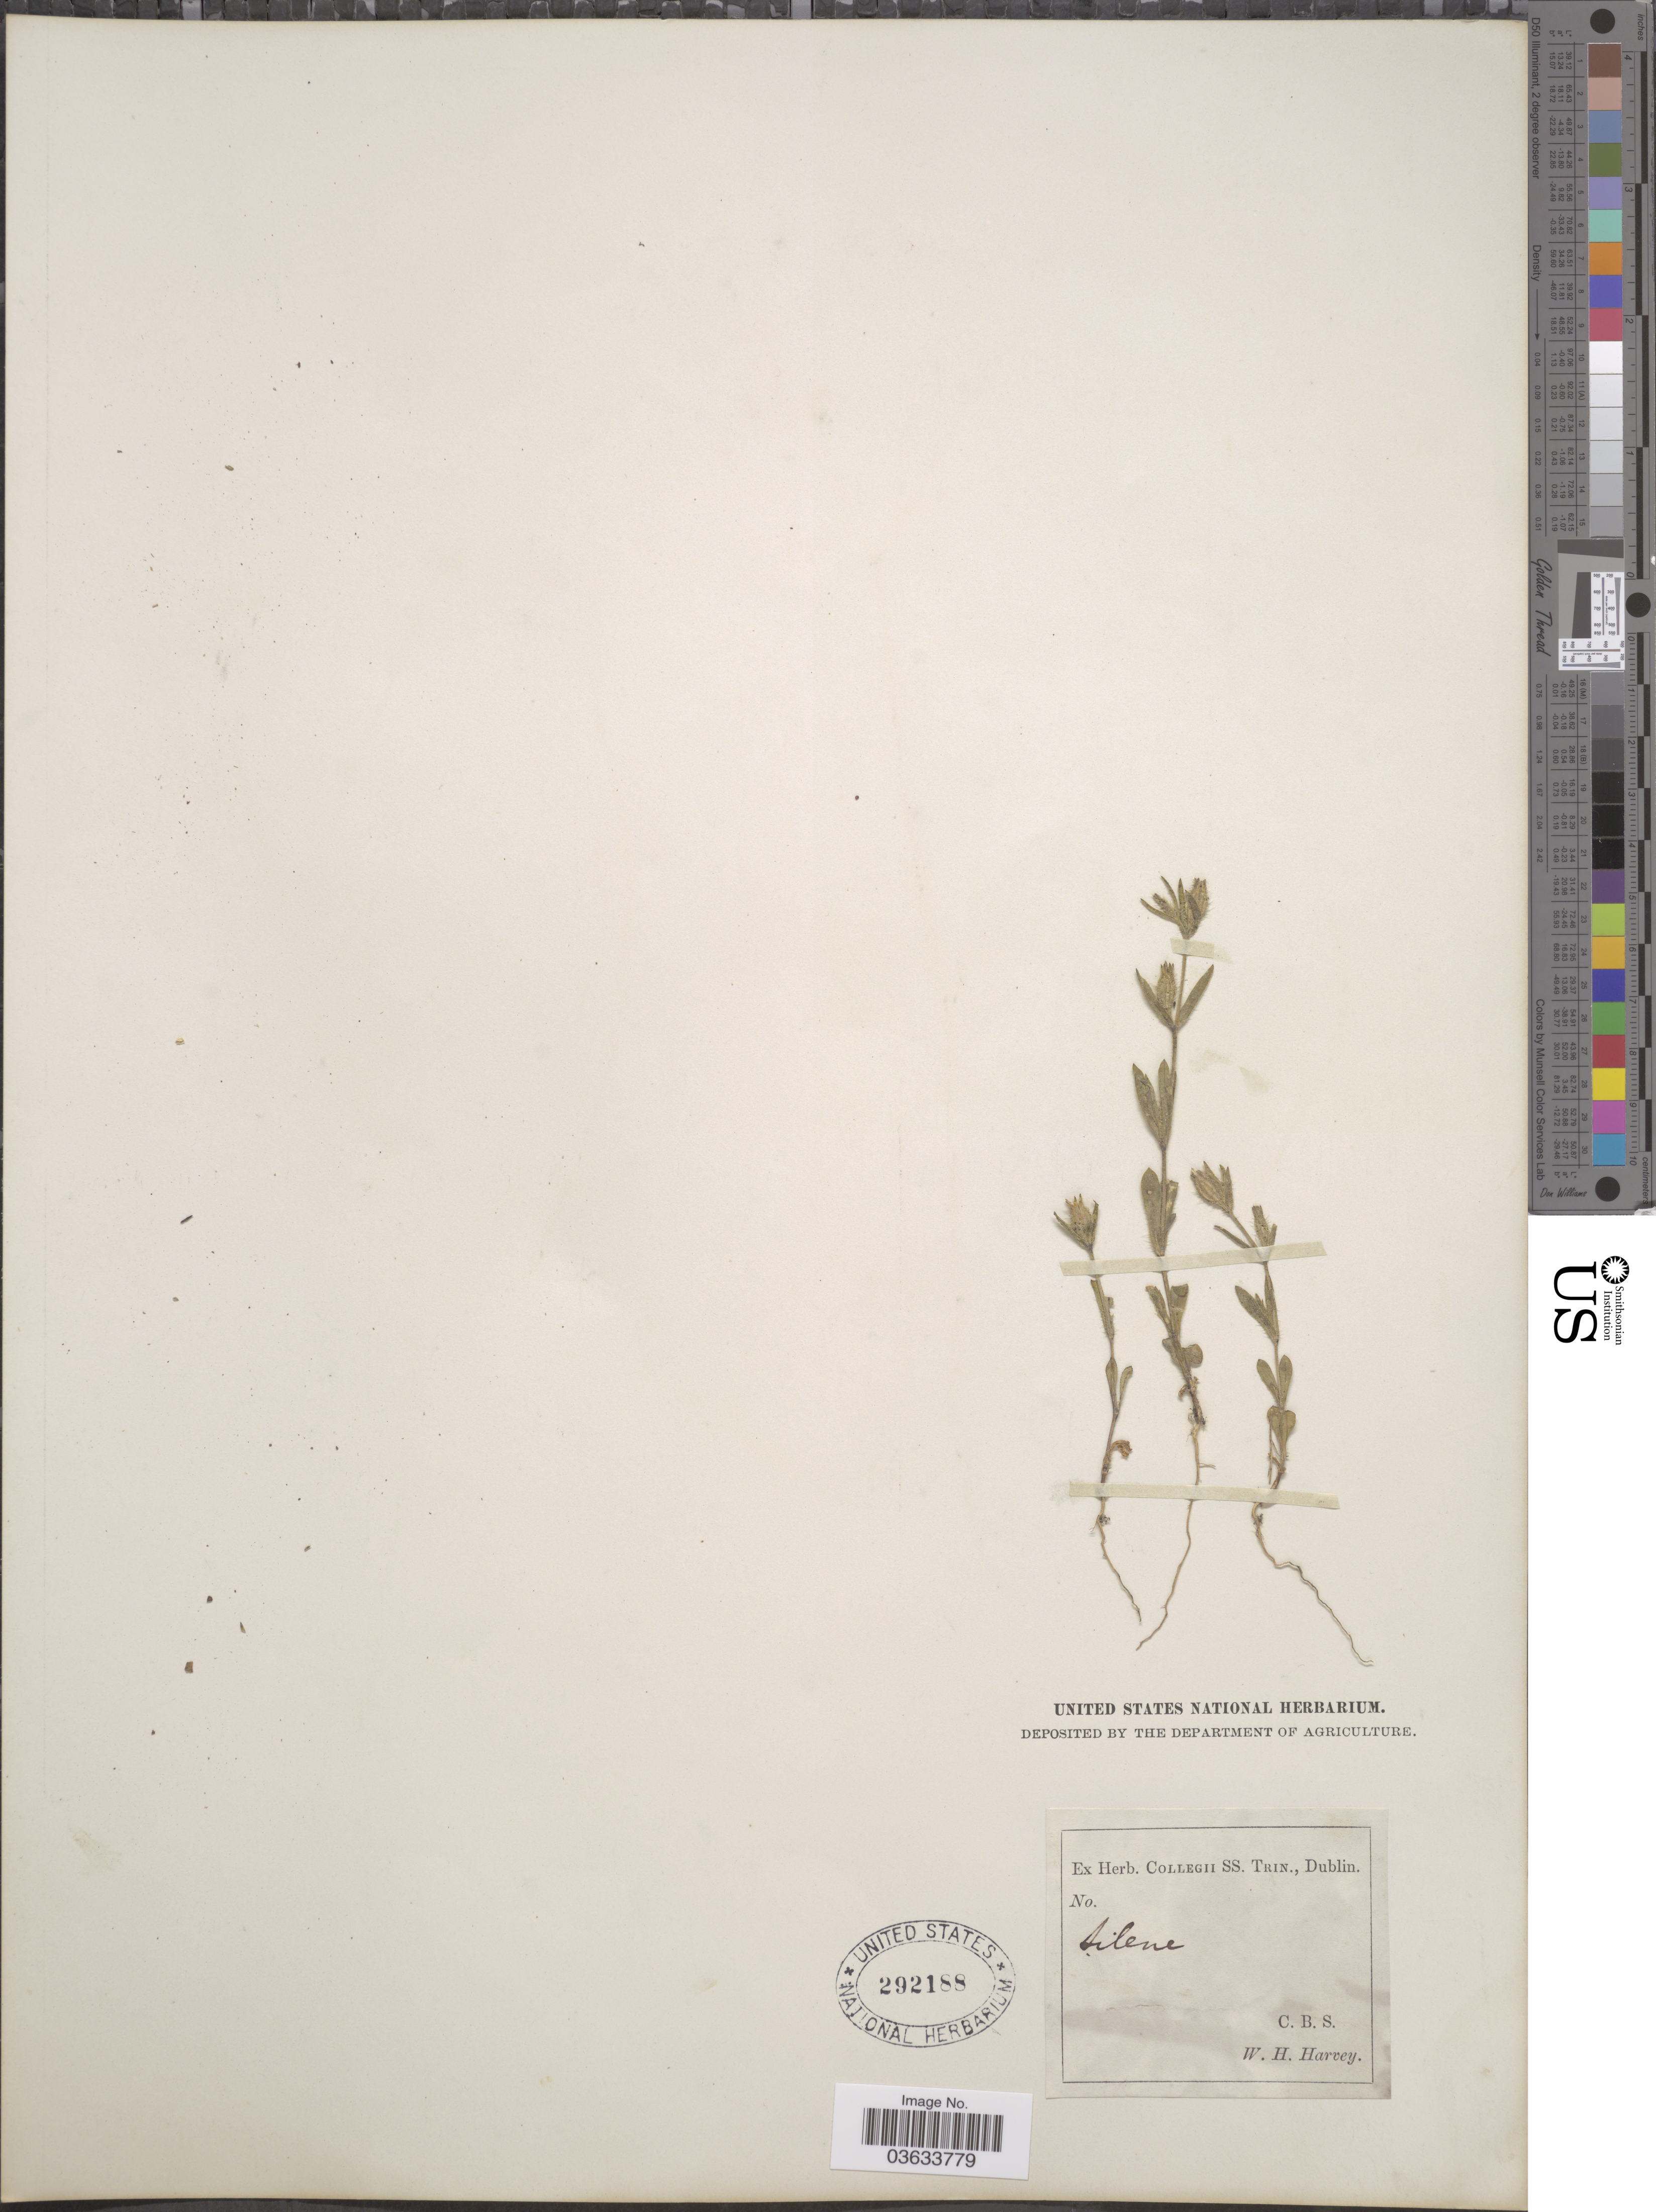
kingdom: Plantae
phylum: Tracheophyta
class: Magnoliopsida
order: Caryophyllales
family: Caryophyllaceae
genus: Silene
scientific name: Silene sp.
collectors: W. Harvey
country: South Africa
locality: C. B. S.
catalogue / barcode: US 292188